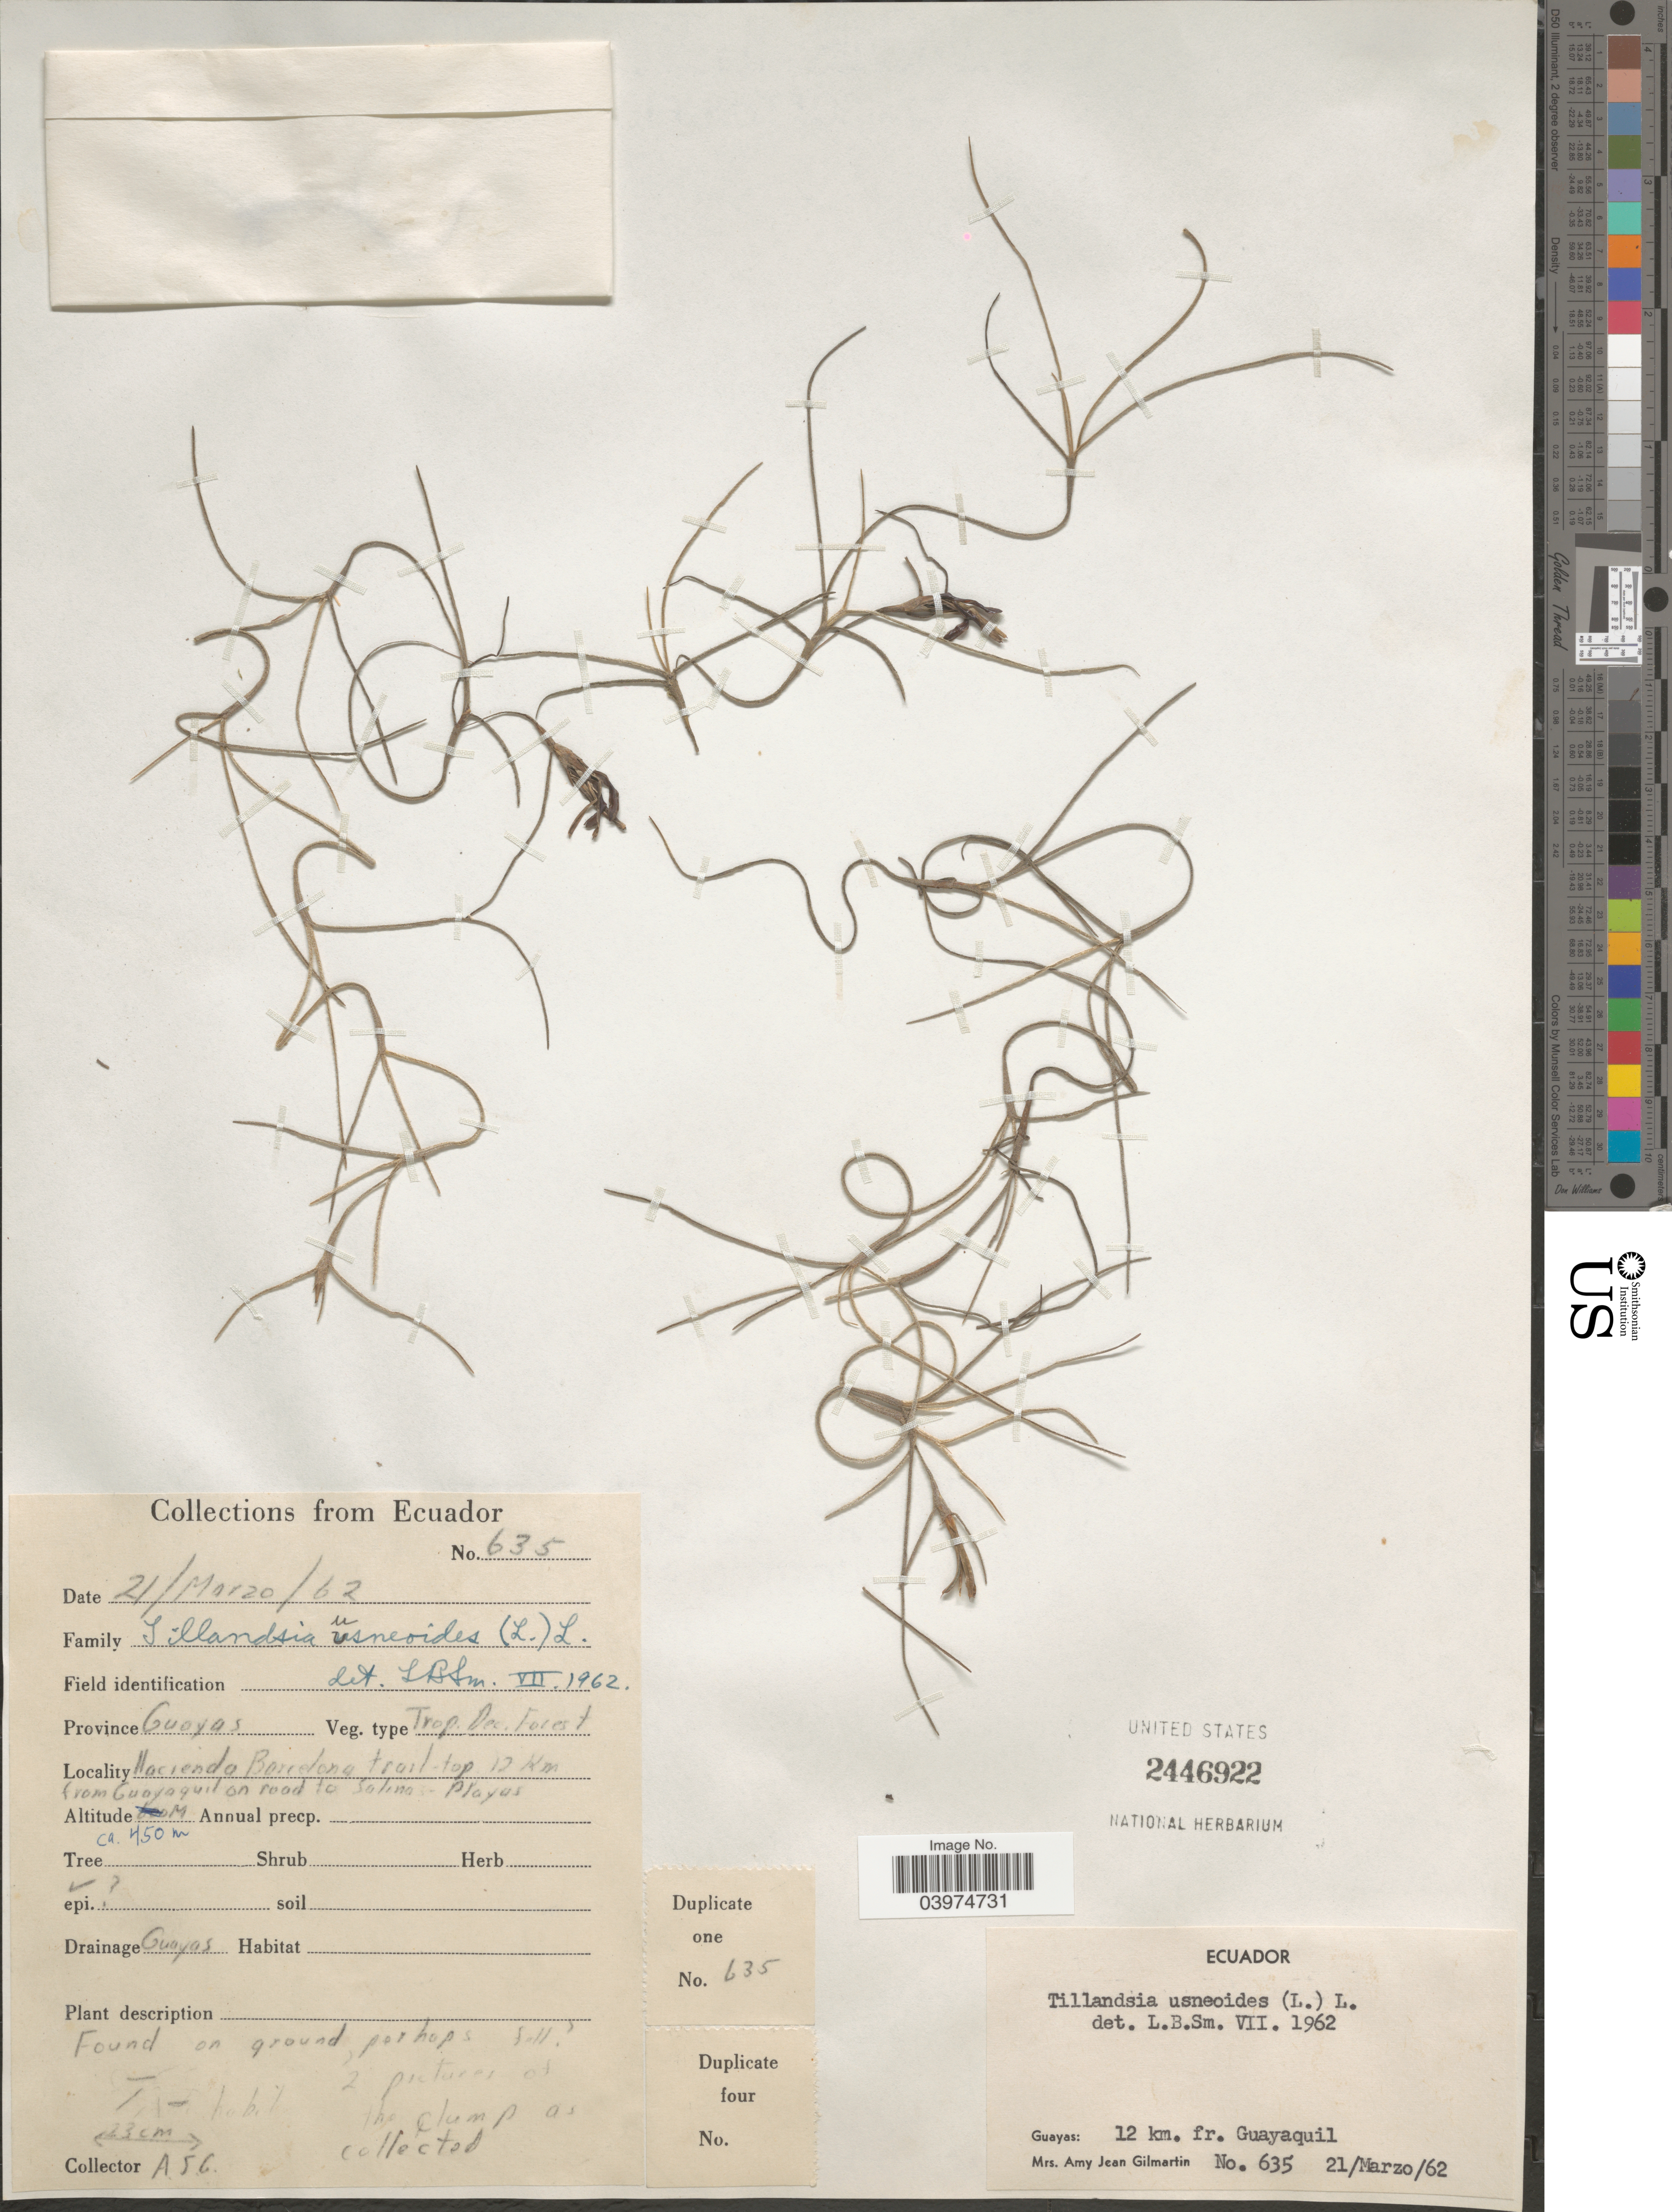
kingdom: Plantae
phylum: Tracheophyta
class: Liliopsida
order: Poales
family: Bromeliaceae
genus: Tillandsia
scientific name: Tillandsia usneoides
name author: (L.) L.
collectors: A. J. Gilmartin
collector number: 635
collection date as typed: Transcribed d/m/y: 21/3/62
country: Ecuador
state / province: Guayas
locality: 12 km. fr. Guayaquil. Haciendo Barcelona trail top 12 km from Guayaquil on road to Salina - Playas.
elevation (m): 450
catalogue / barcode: US 2446922